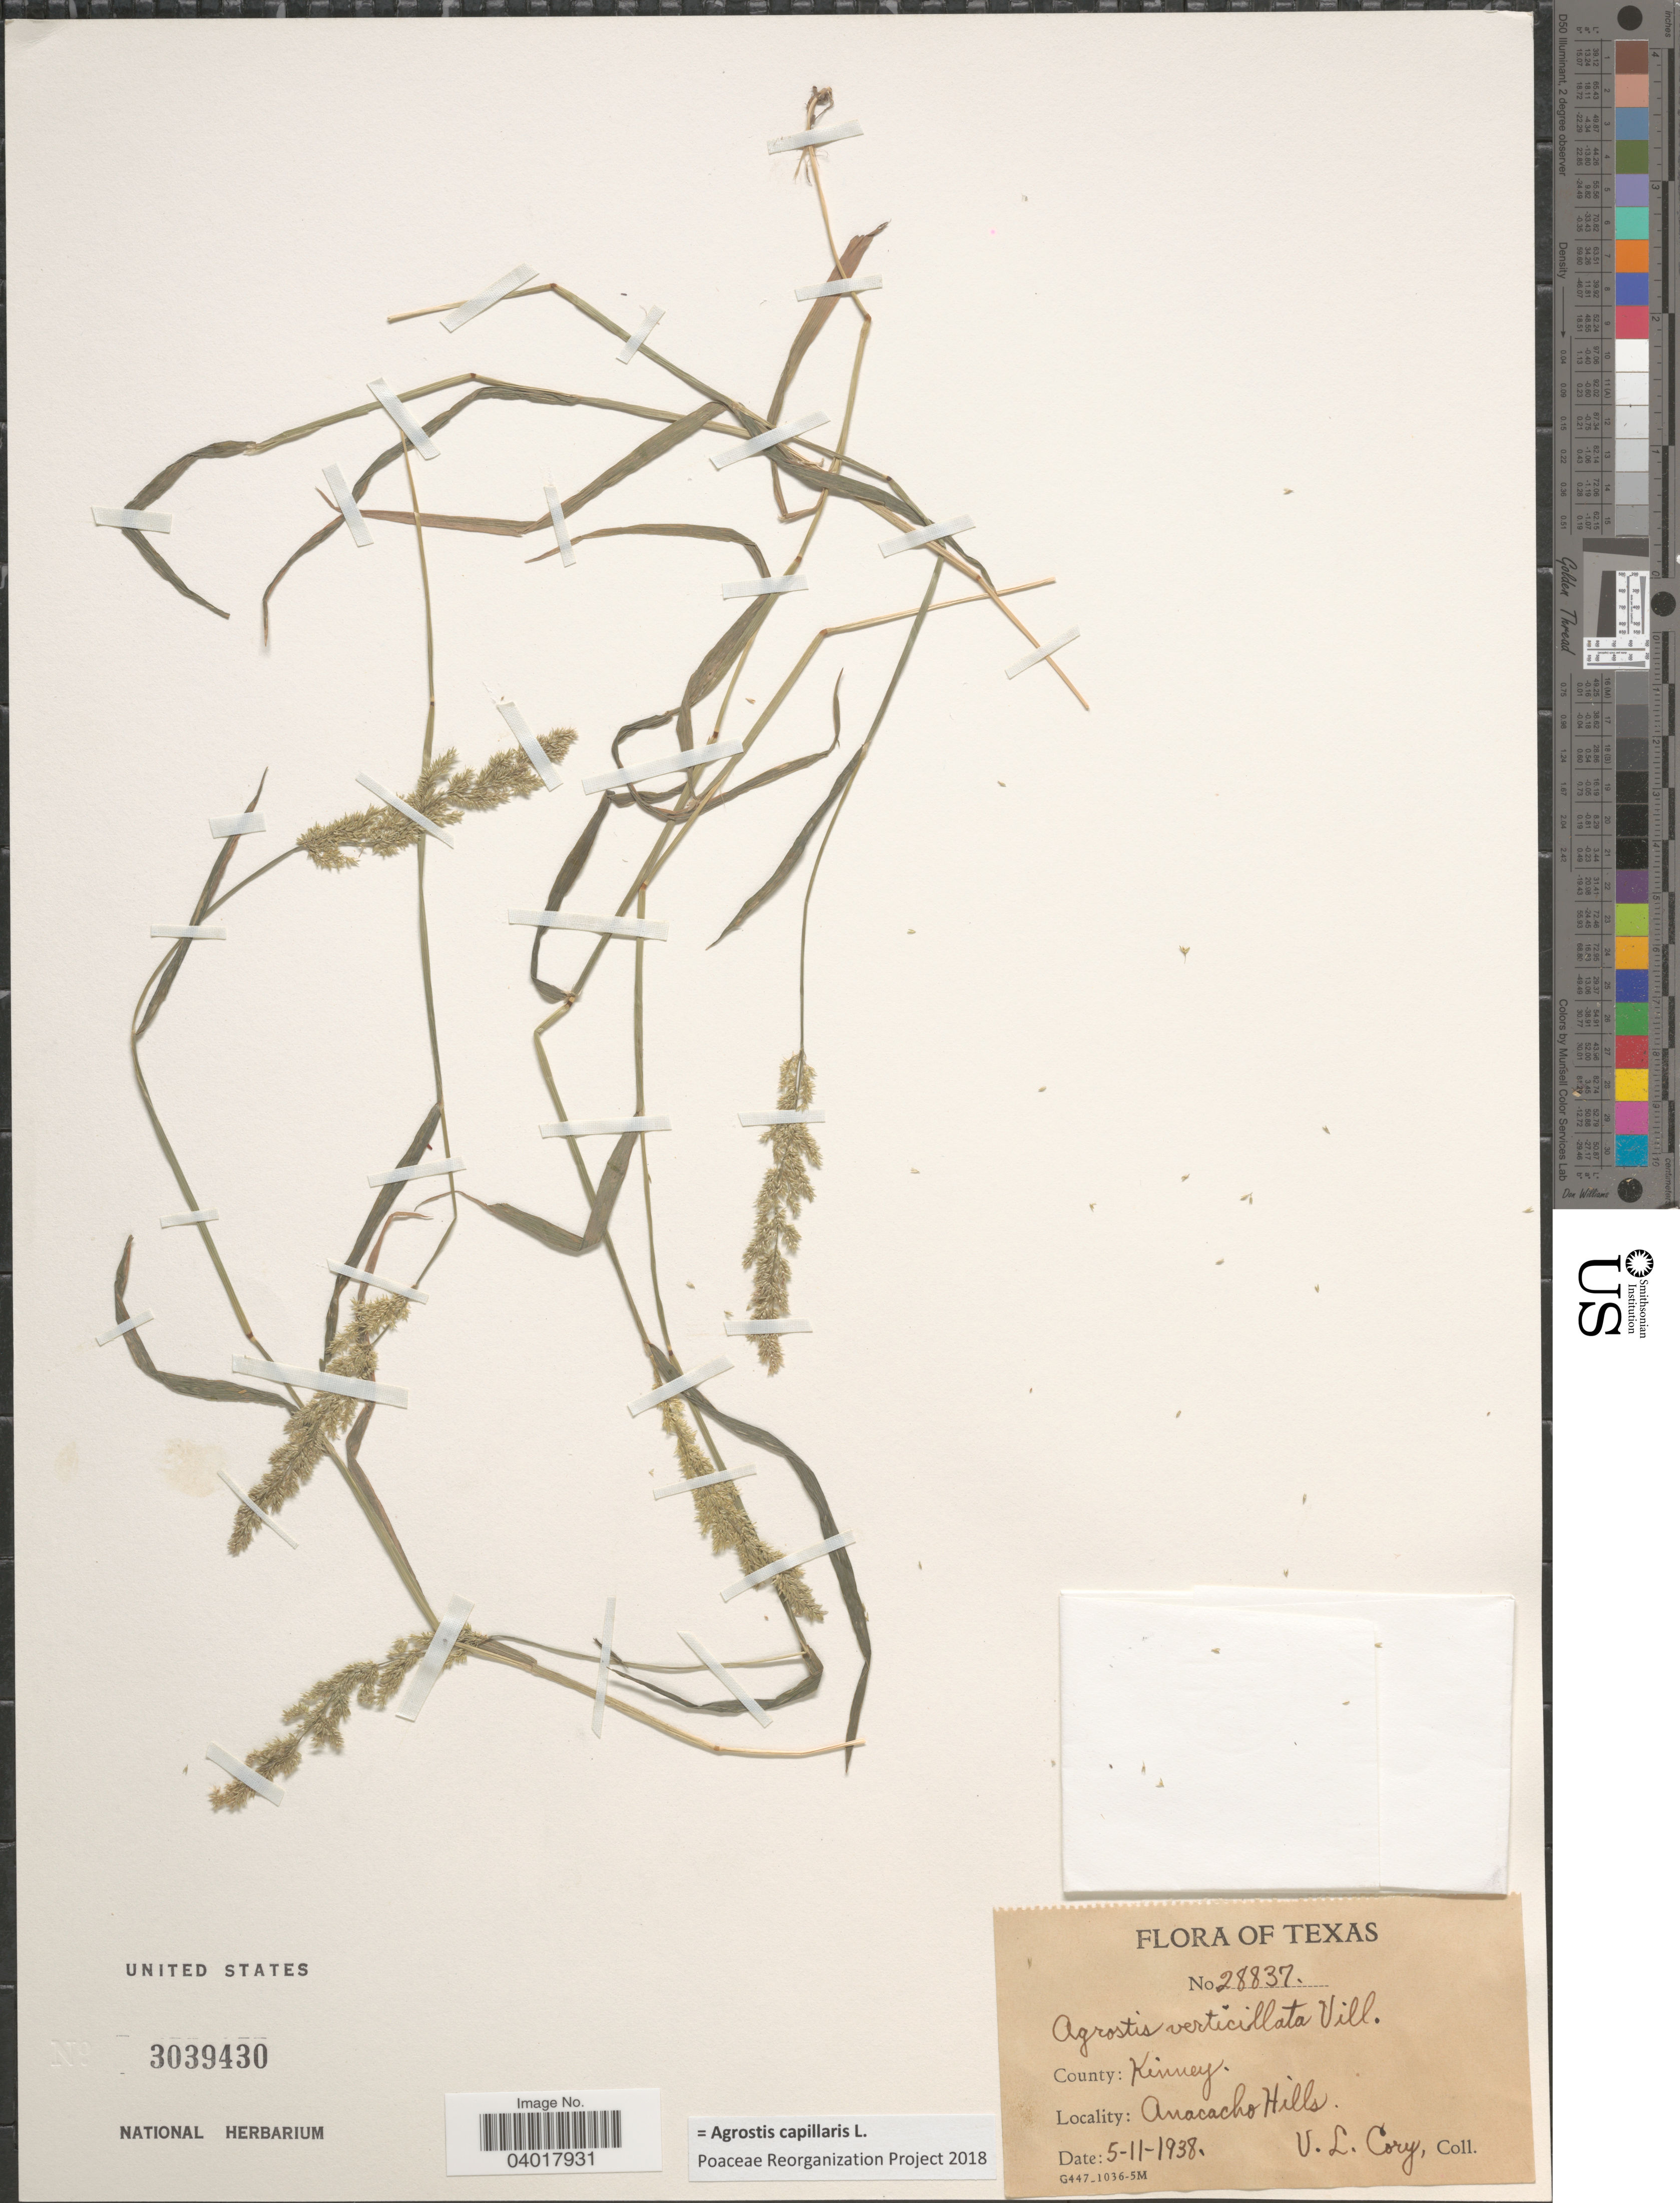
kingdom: Plantae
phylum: Tracheophyta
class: Liliopsida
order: Poales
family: Poaceae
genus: Agrostis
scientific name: Agrostis capillaris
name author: L.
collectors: V. Cory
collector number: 28837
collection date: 1938-05-11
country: United States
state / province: Texas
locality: County: Kinney. Anacacho Hills.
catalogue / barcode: US 3039430